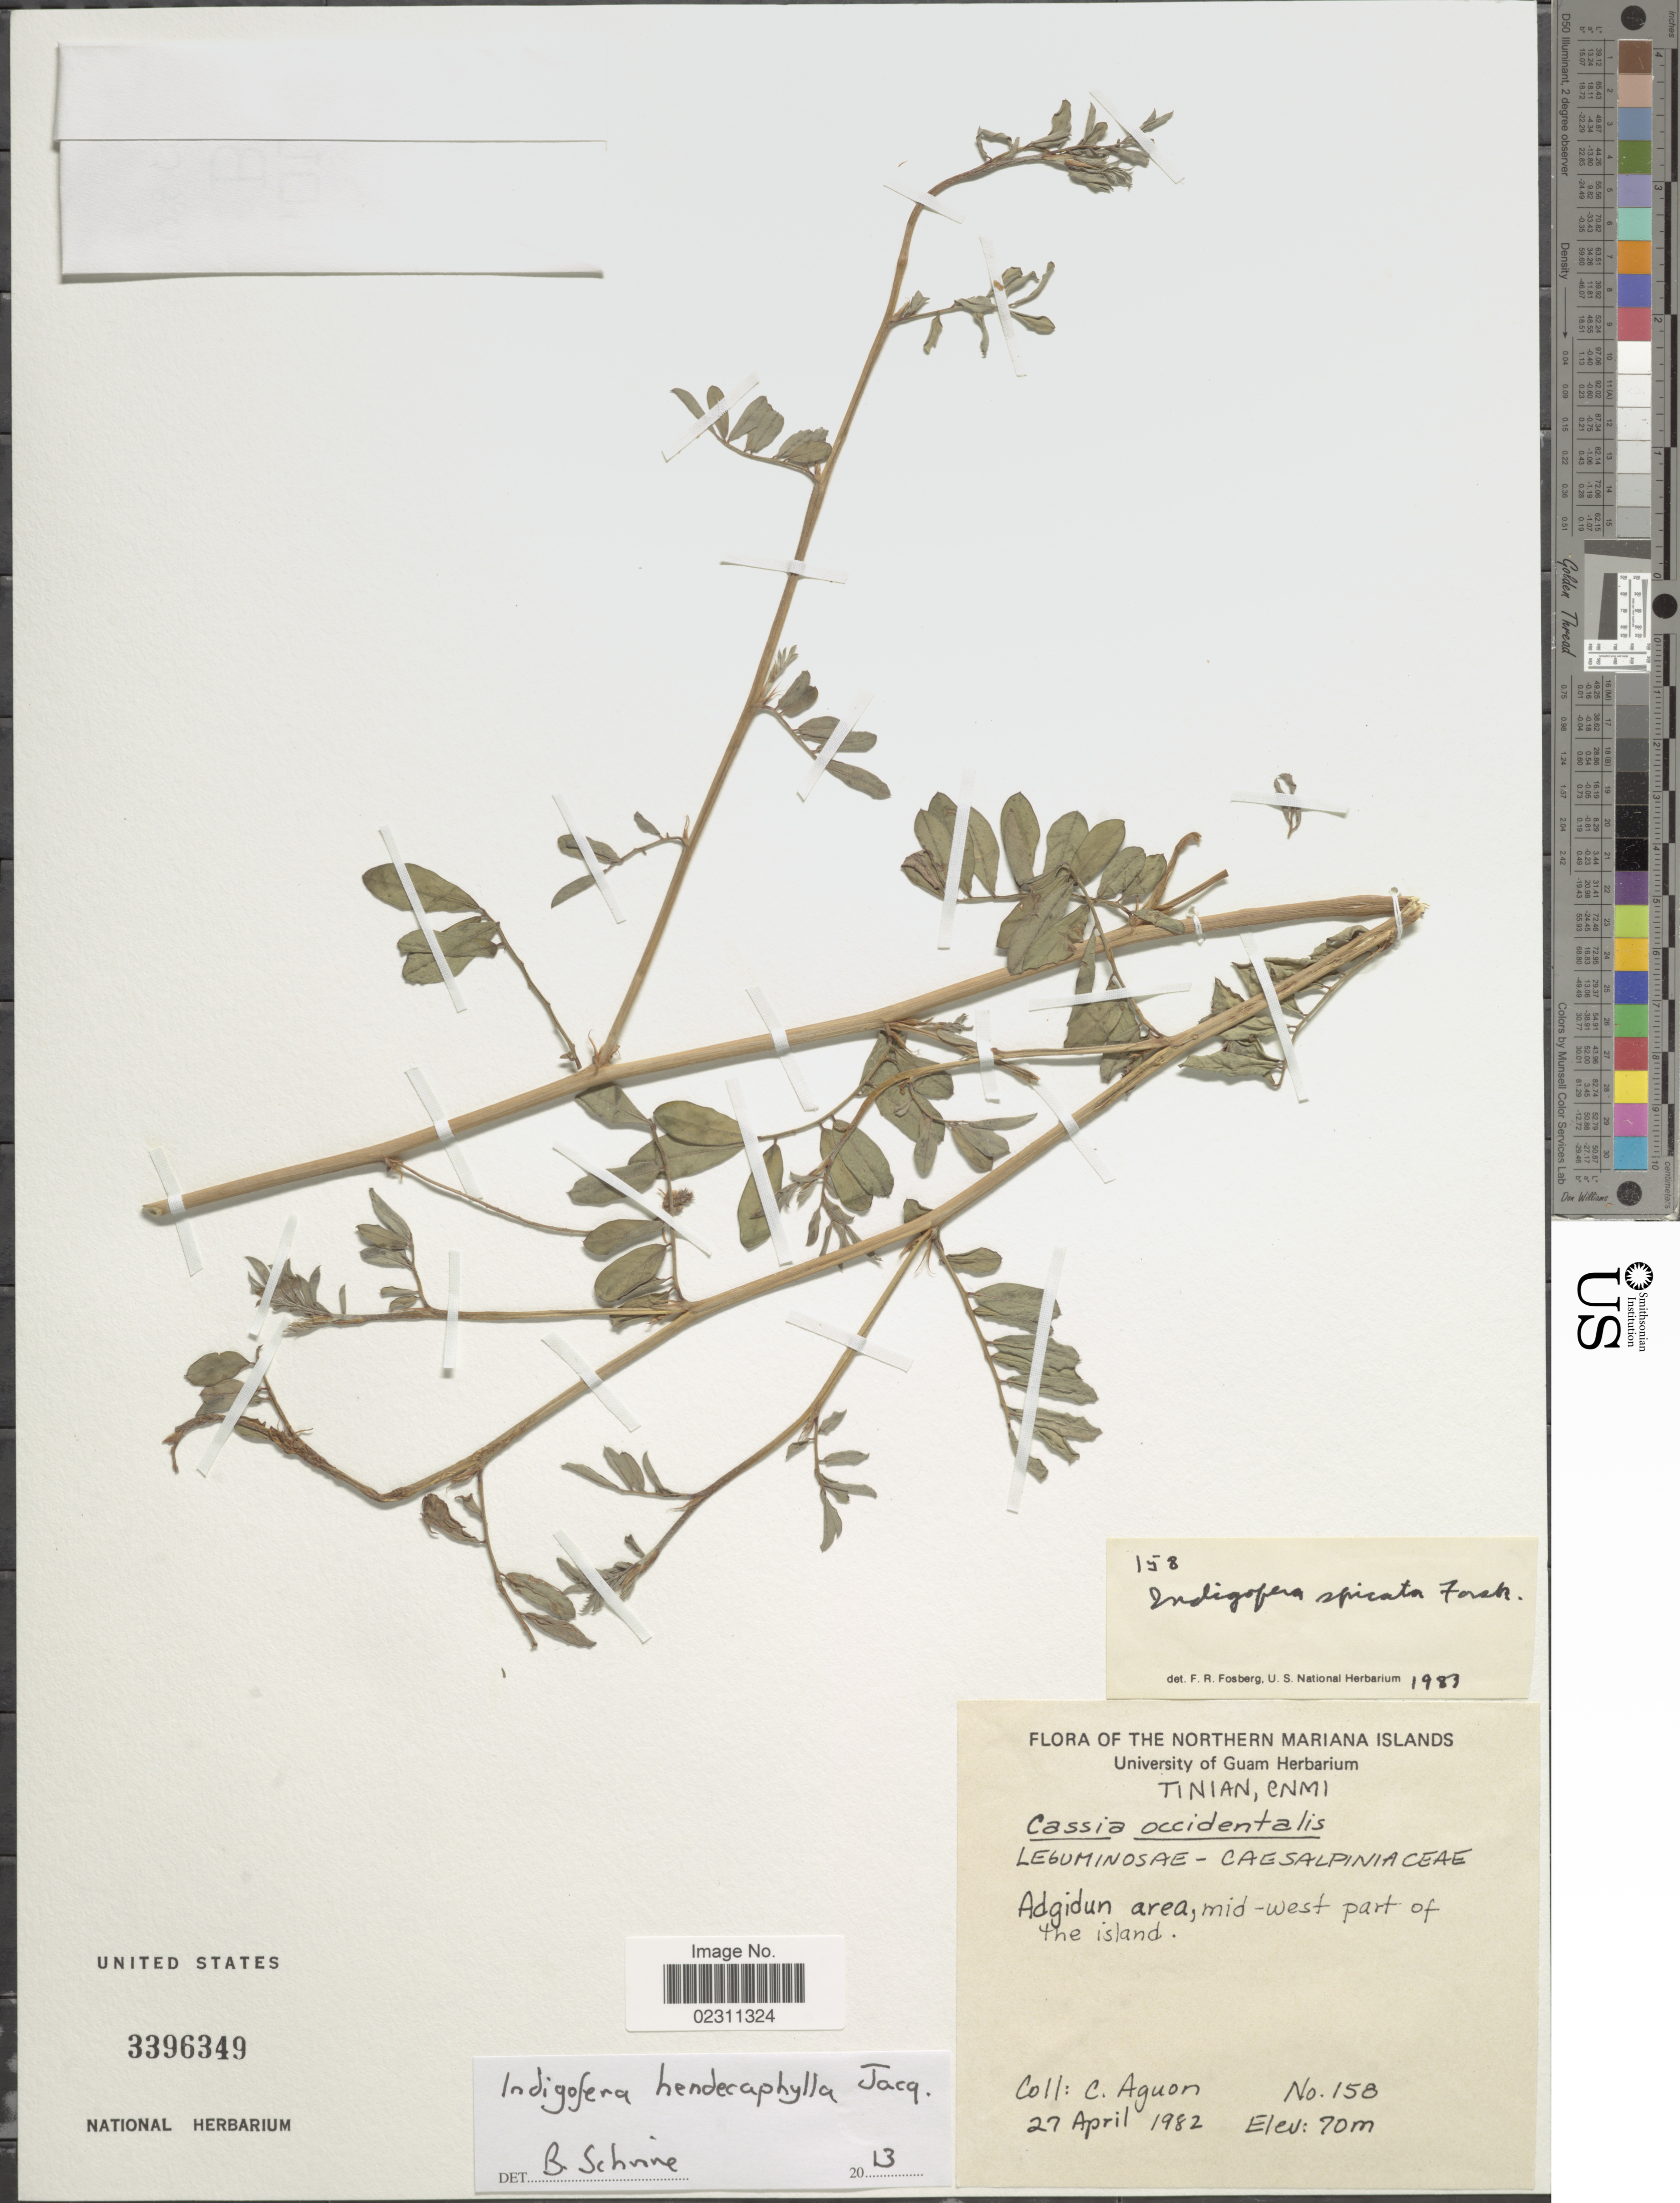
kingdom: Plantae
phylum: Tracheophyta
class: Magnoliopsida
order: Fabales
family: Fabaceae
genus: Indigofera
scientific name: Indigofera hendecaphylla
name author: Jacq.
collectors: C. Aguon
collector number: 158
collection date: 1982-04-27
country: Northern Mariana Islands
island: Tinian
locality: Tinian, CNMI. Adgidun area, mid-west part of the island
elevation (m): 70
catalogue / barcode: US 3396349